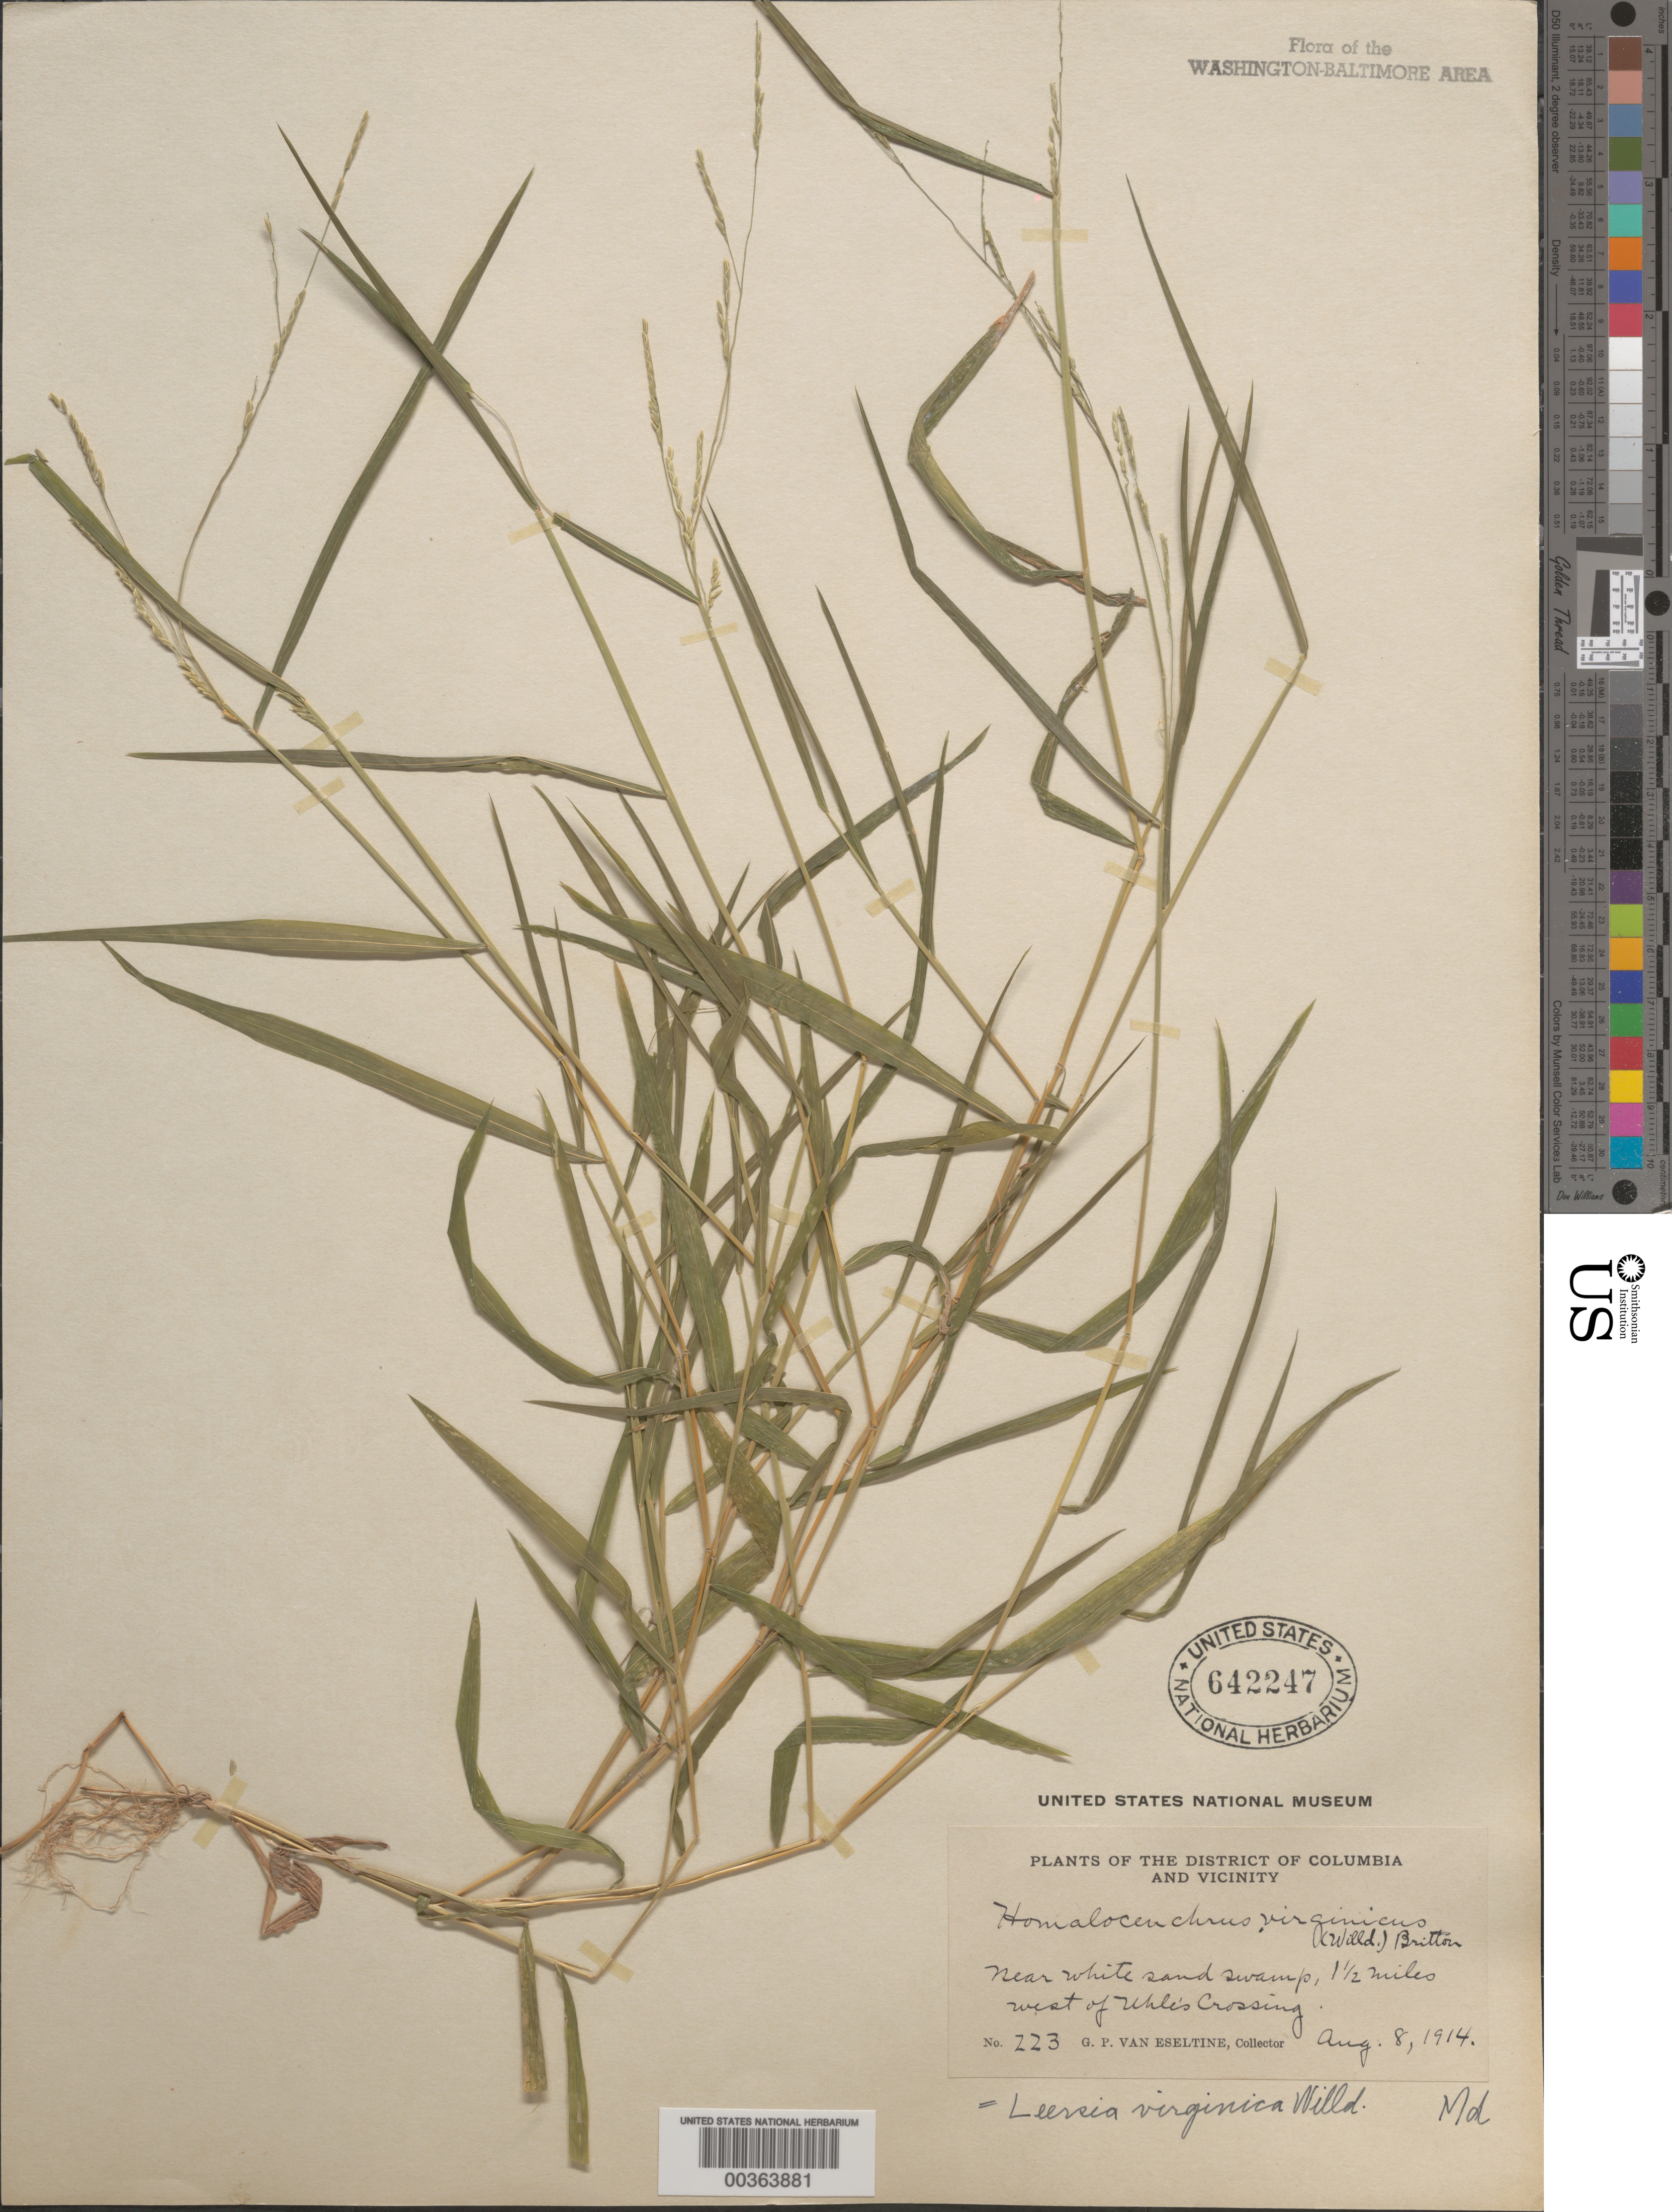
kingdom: Plantae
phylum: Tracheophyta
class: Liliopsida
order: Poales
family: Poaceae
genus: Leersia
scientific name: Leersia virginica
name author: Willd.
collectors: G. P. Van Eseltine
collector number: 223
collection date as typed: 08 Aug 1914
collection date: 1914-08-08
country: United States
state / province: District of Columbia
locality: West of Uhles Crossing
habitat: Near white sand swamp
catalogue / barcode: US 642247